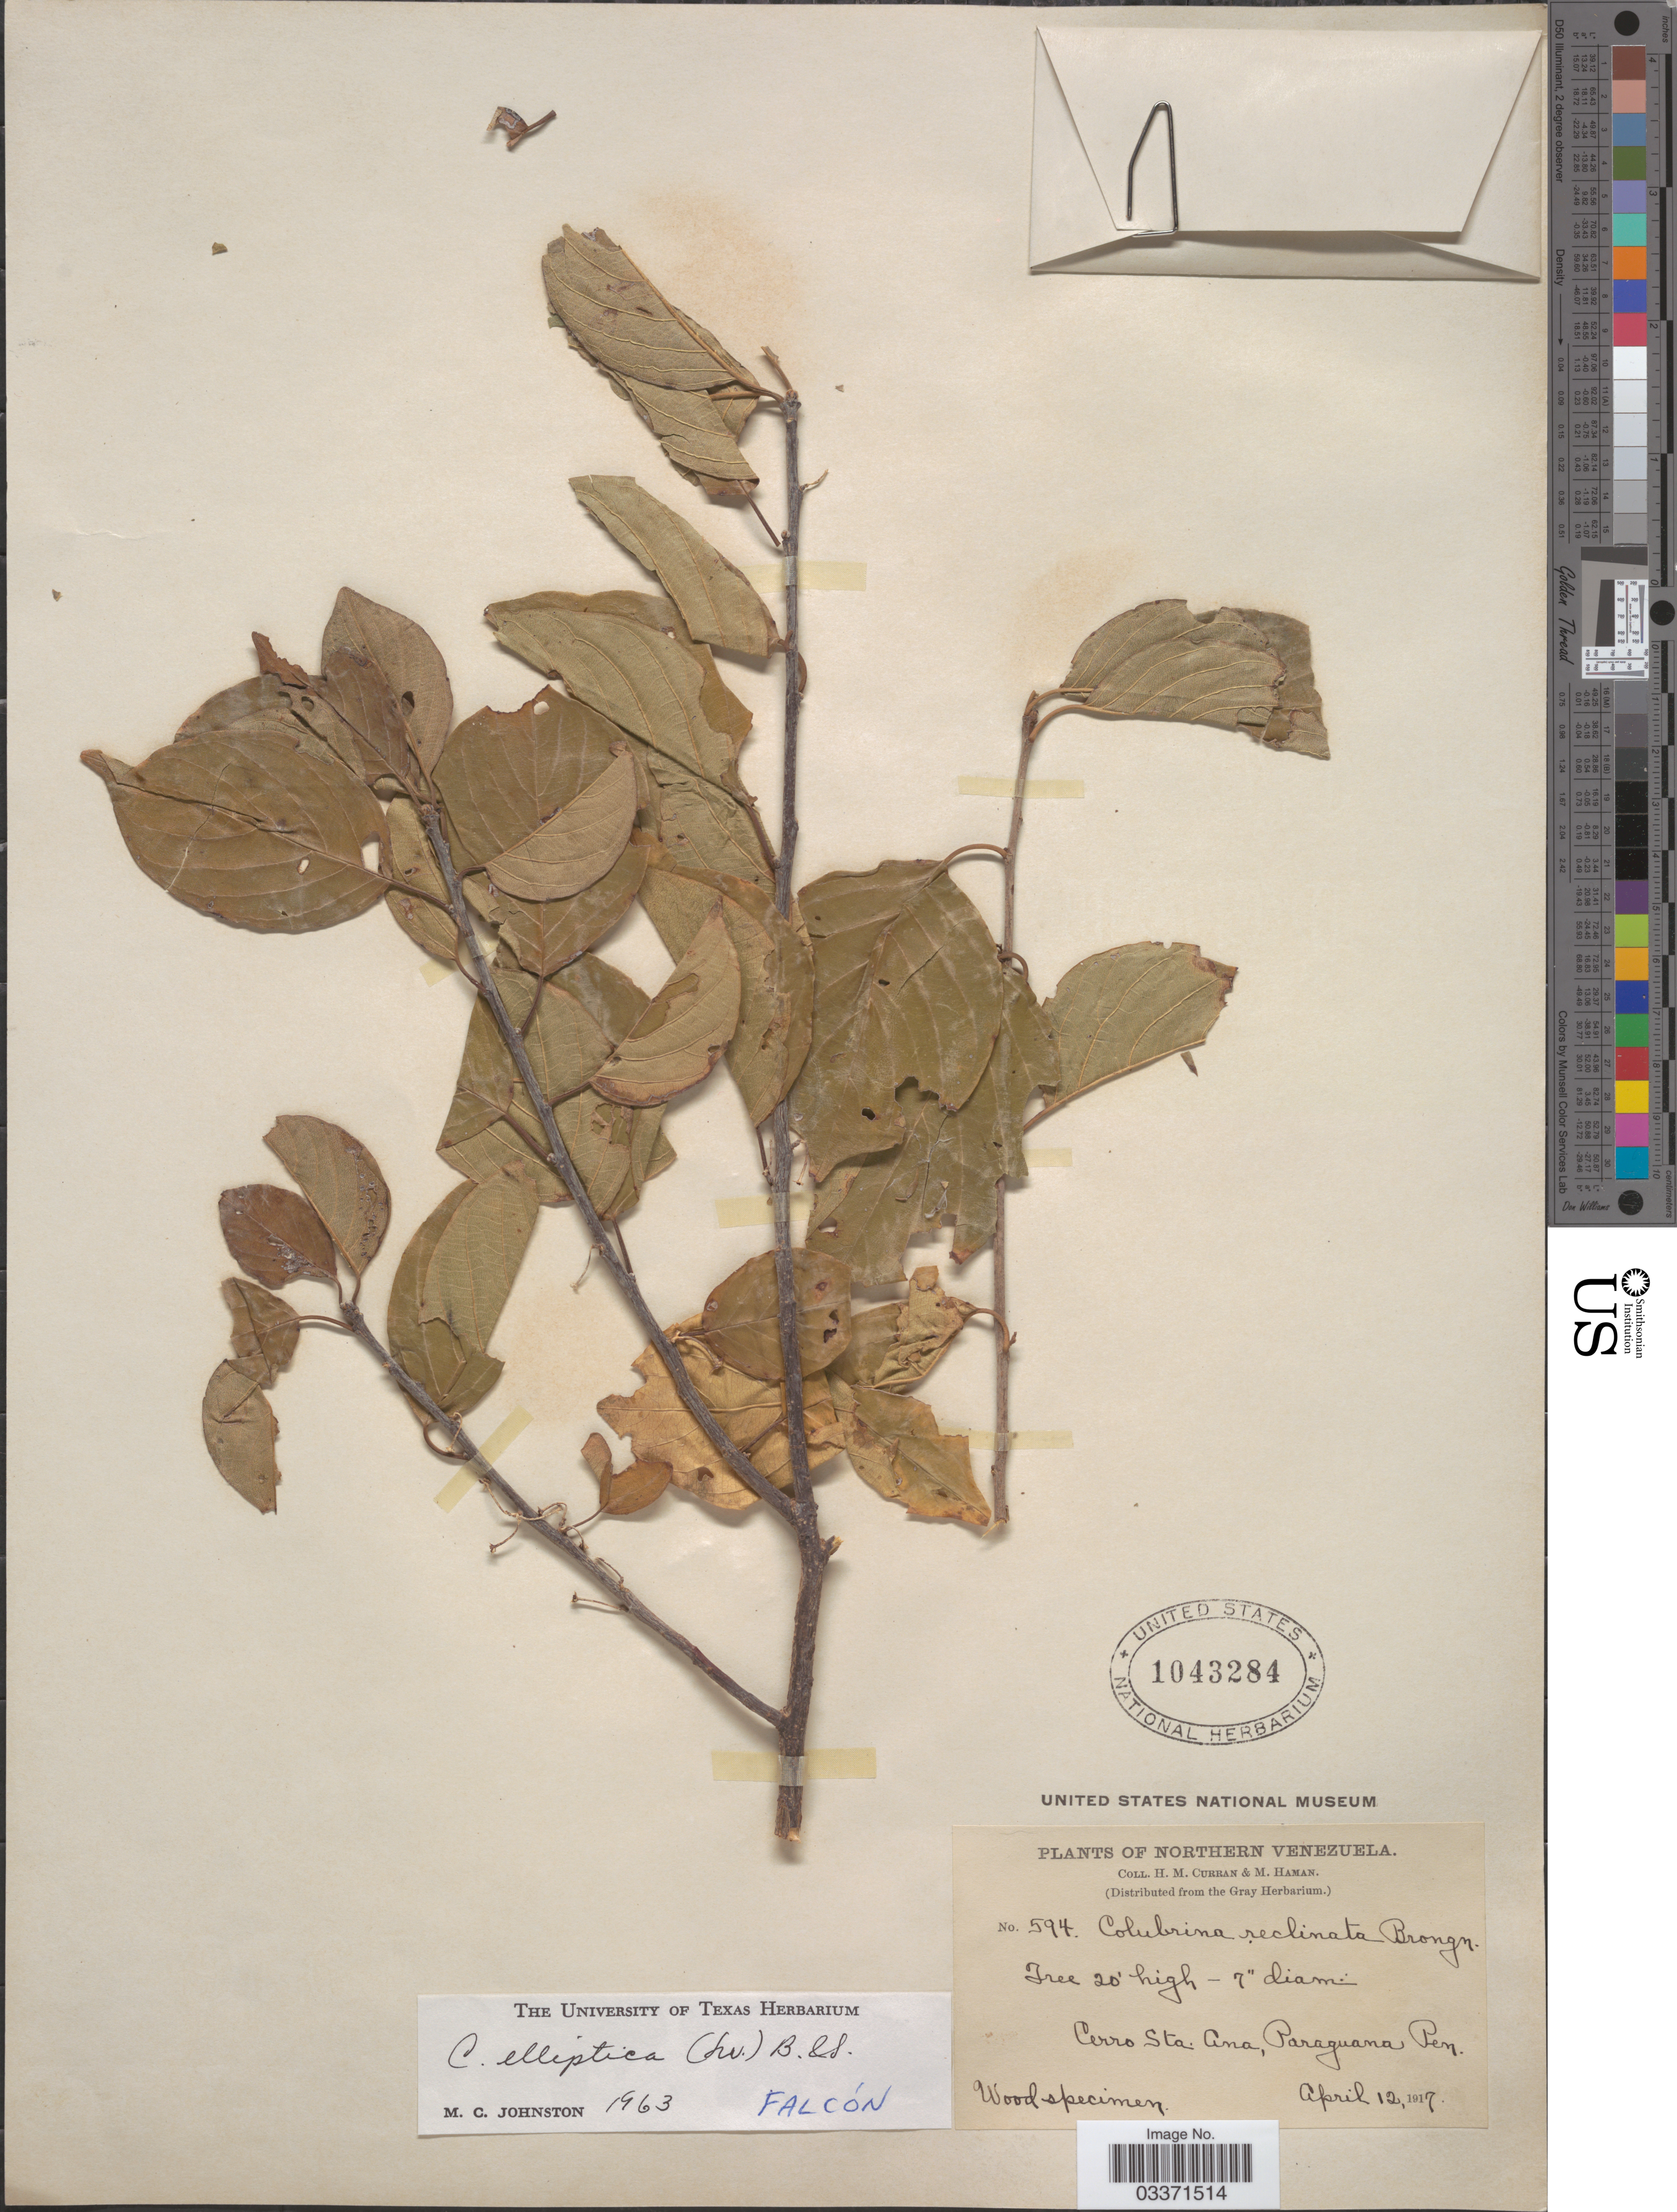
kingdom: Plantae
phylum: Tracheophyta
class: Magnoliopsida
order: Rosales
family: Rhamnaceae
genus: Colubrina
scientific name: Colubrina elliptica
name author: (Sw.) Brizicky & W.L. Stern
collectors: H. M. Curran & M. Haman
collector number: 594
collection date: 1917-04-12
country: Venezuela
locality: Northern Venezuela, Cerro Sta. Ana, Paraguana Pen.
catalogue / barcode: US 1043284